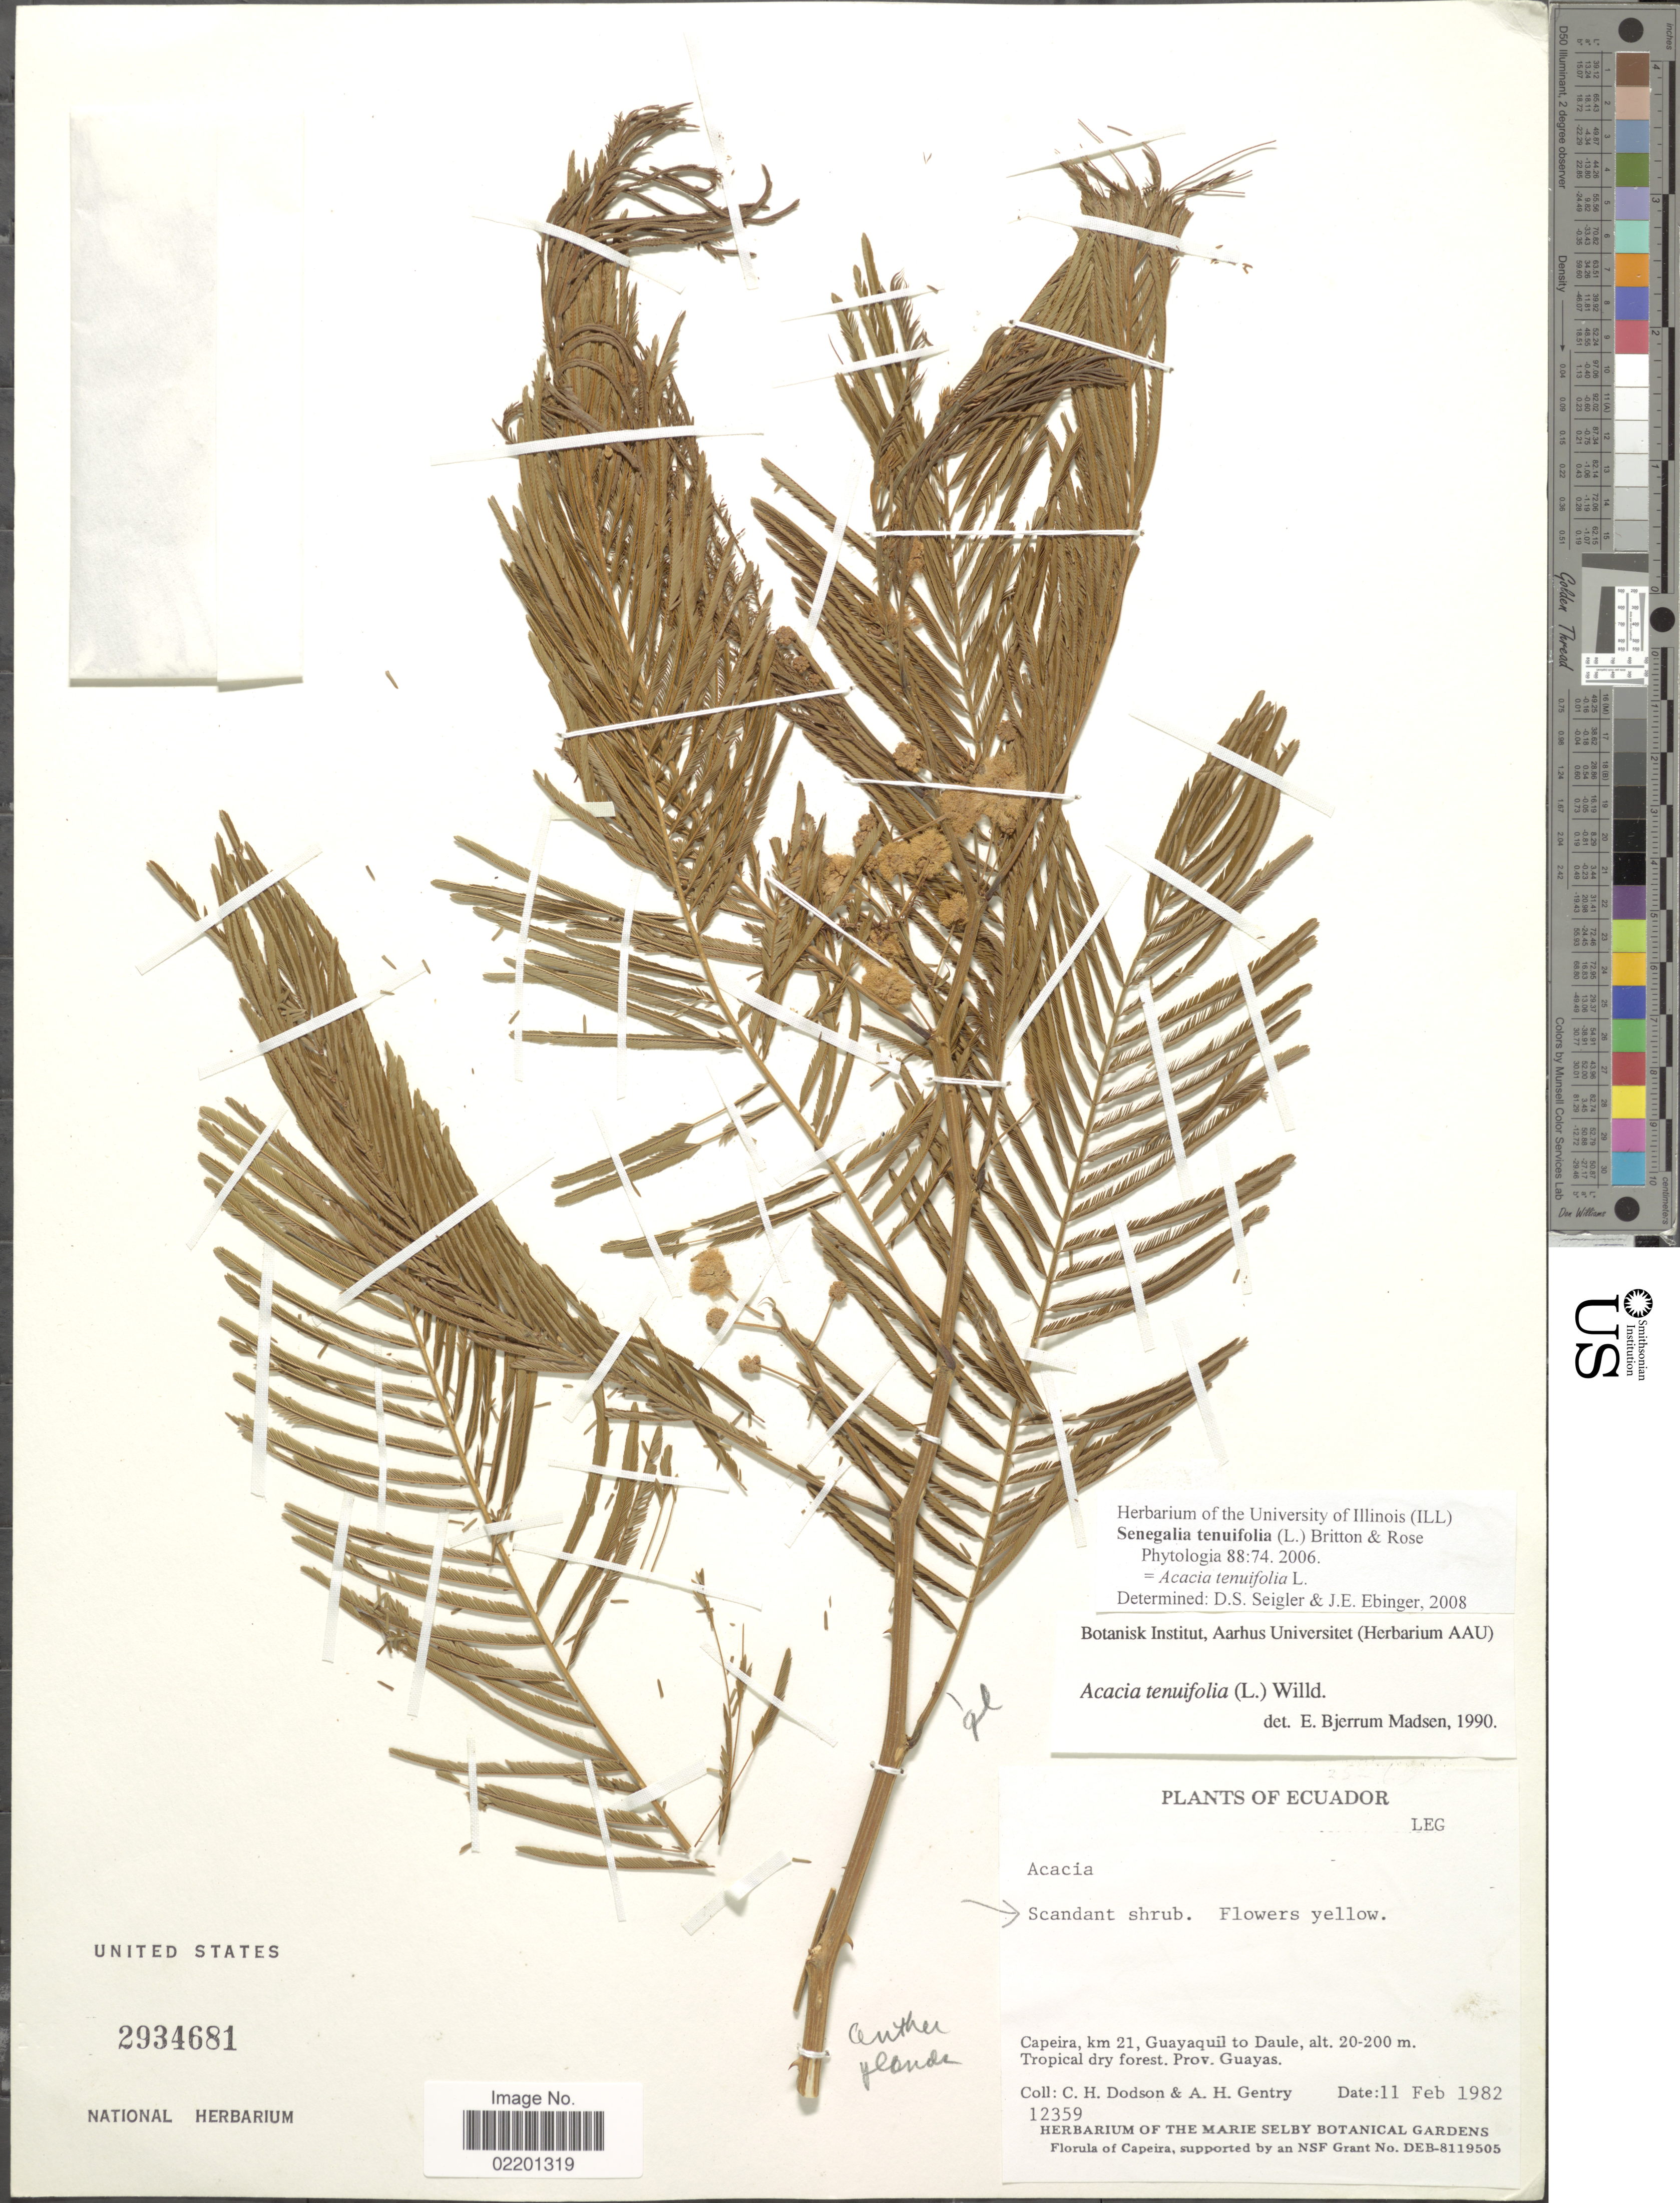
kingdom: Plantae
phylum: Tracheophyta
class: Magnoliopsida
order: Fabales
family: Fabaceae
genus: Senegalia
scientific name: Senegalia tenuifolia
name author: (L.) Britton & Rose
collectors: C. H. Dodson & A. H. Gentry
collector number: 12359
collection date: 1982-02-11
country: Ecuador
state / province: Guayas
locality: Capaeira, km 21, Guayaquil to Daule, Prov. Guayas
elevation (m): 20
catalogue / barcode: US 2934681